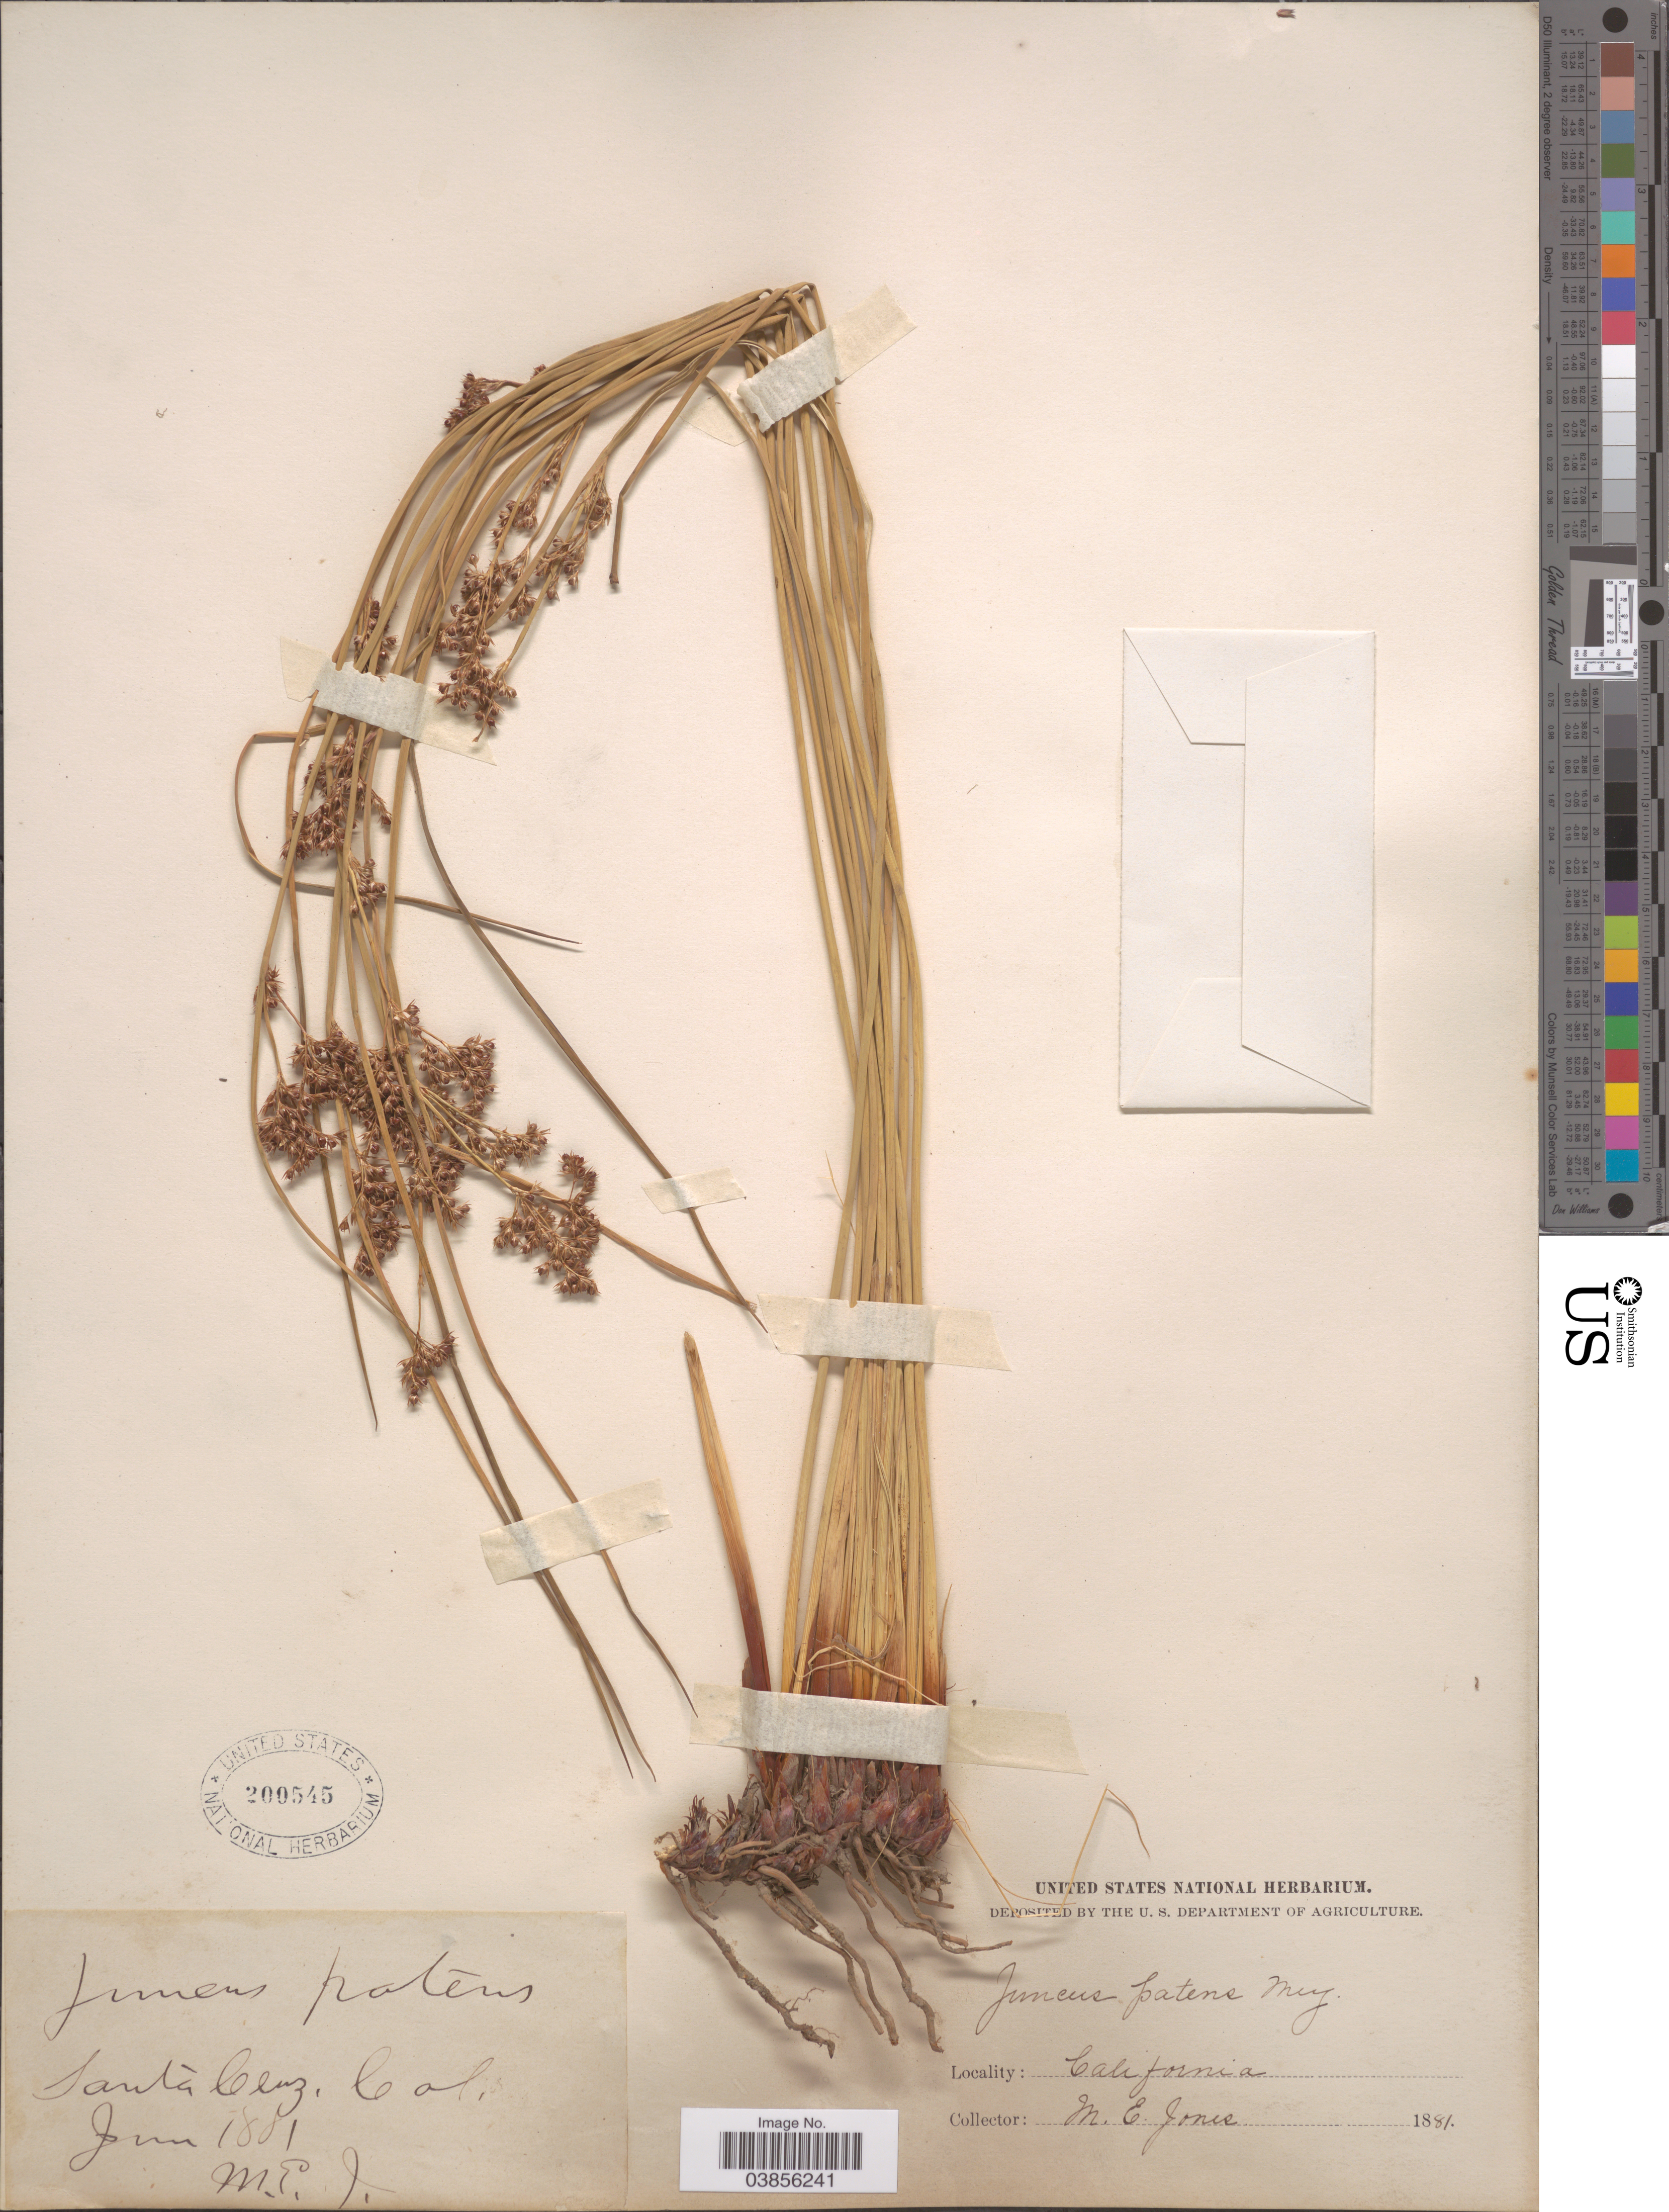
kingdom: Plantae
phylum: Tracheophyta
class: Liliopsida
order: Poales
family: Juncaceae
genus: Juncus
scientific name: Juncus patens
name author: E. Mey.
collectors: M. E. Jones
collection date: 1881-06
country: United States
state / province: California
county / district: Santa Cruz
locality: Santa Cruz Co.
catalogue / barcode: US 200545